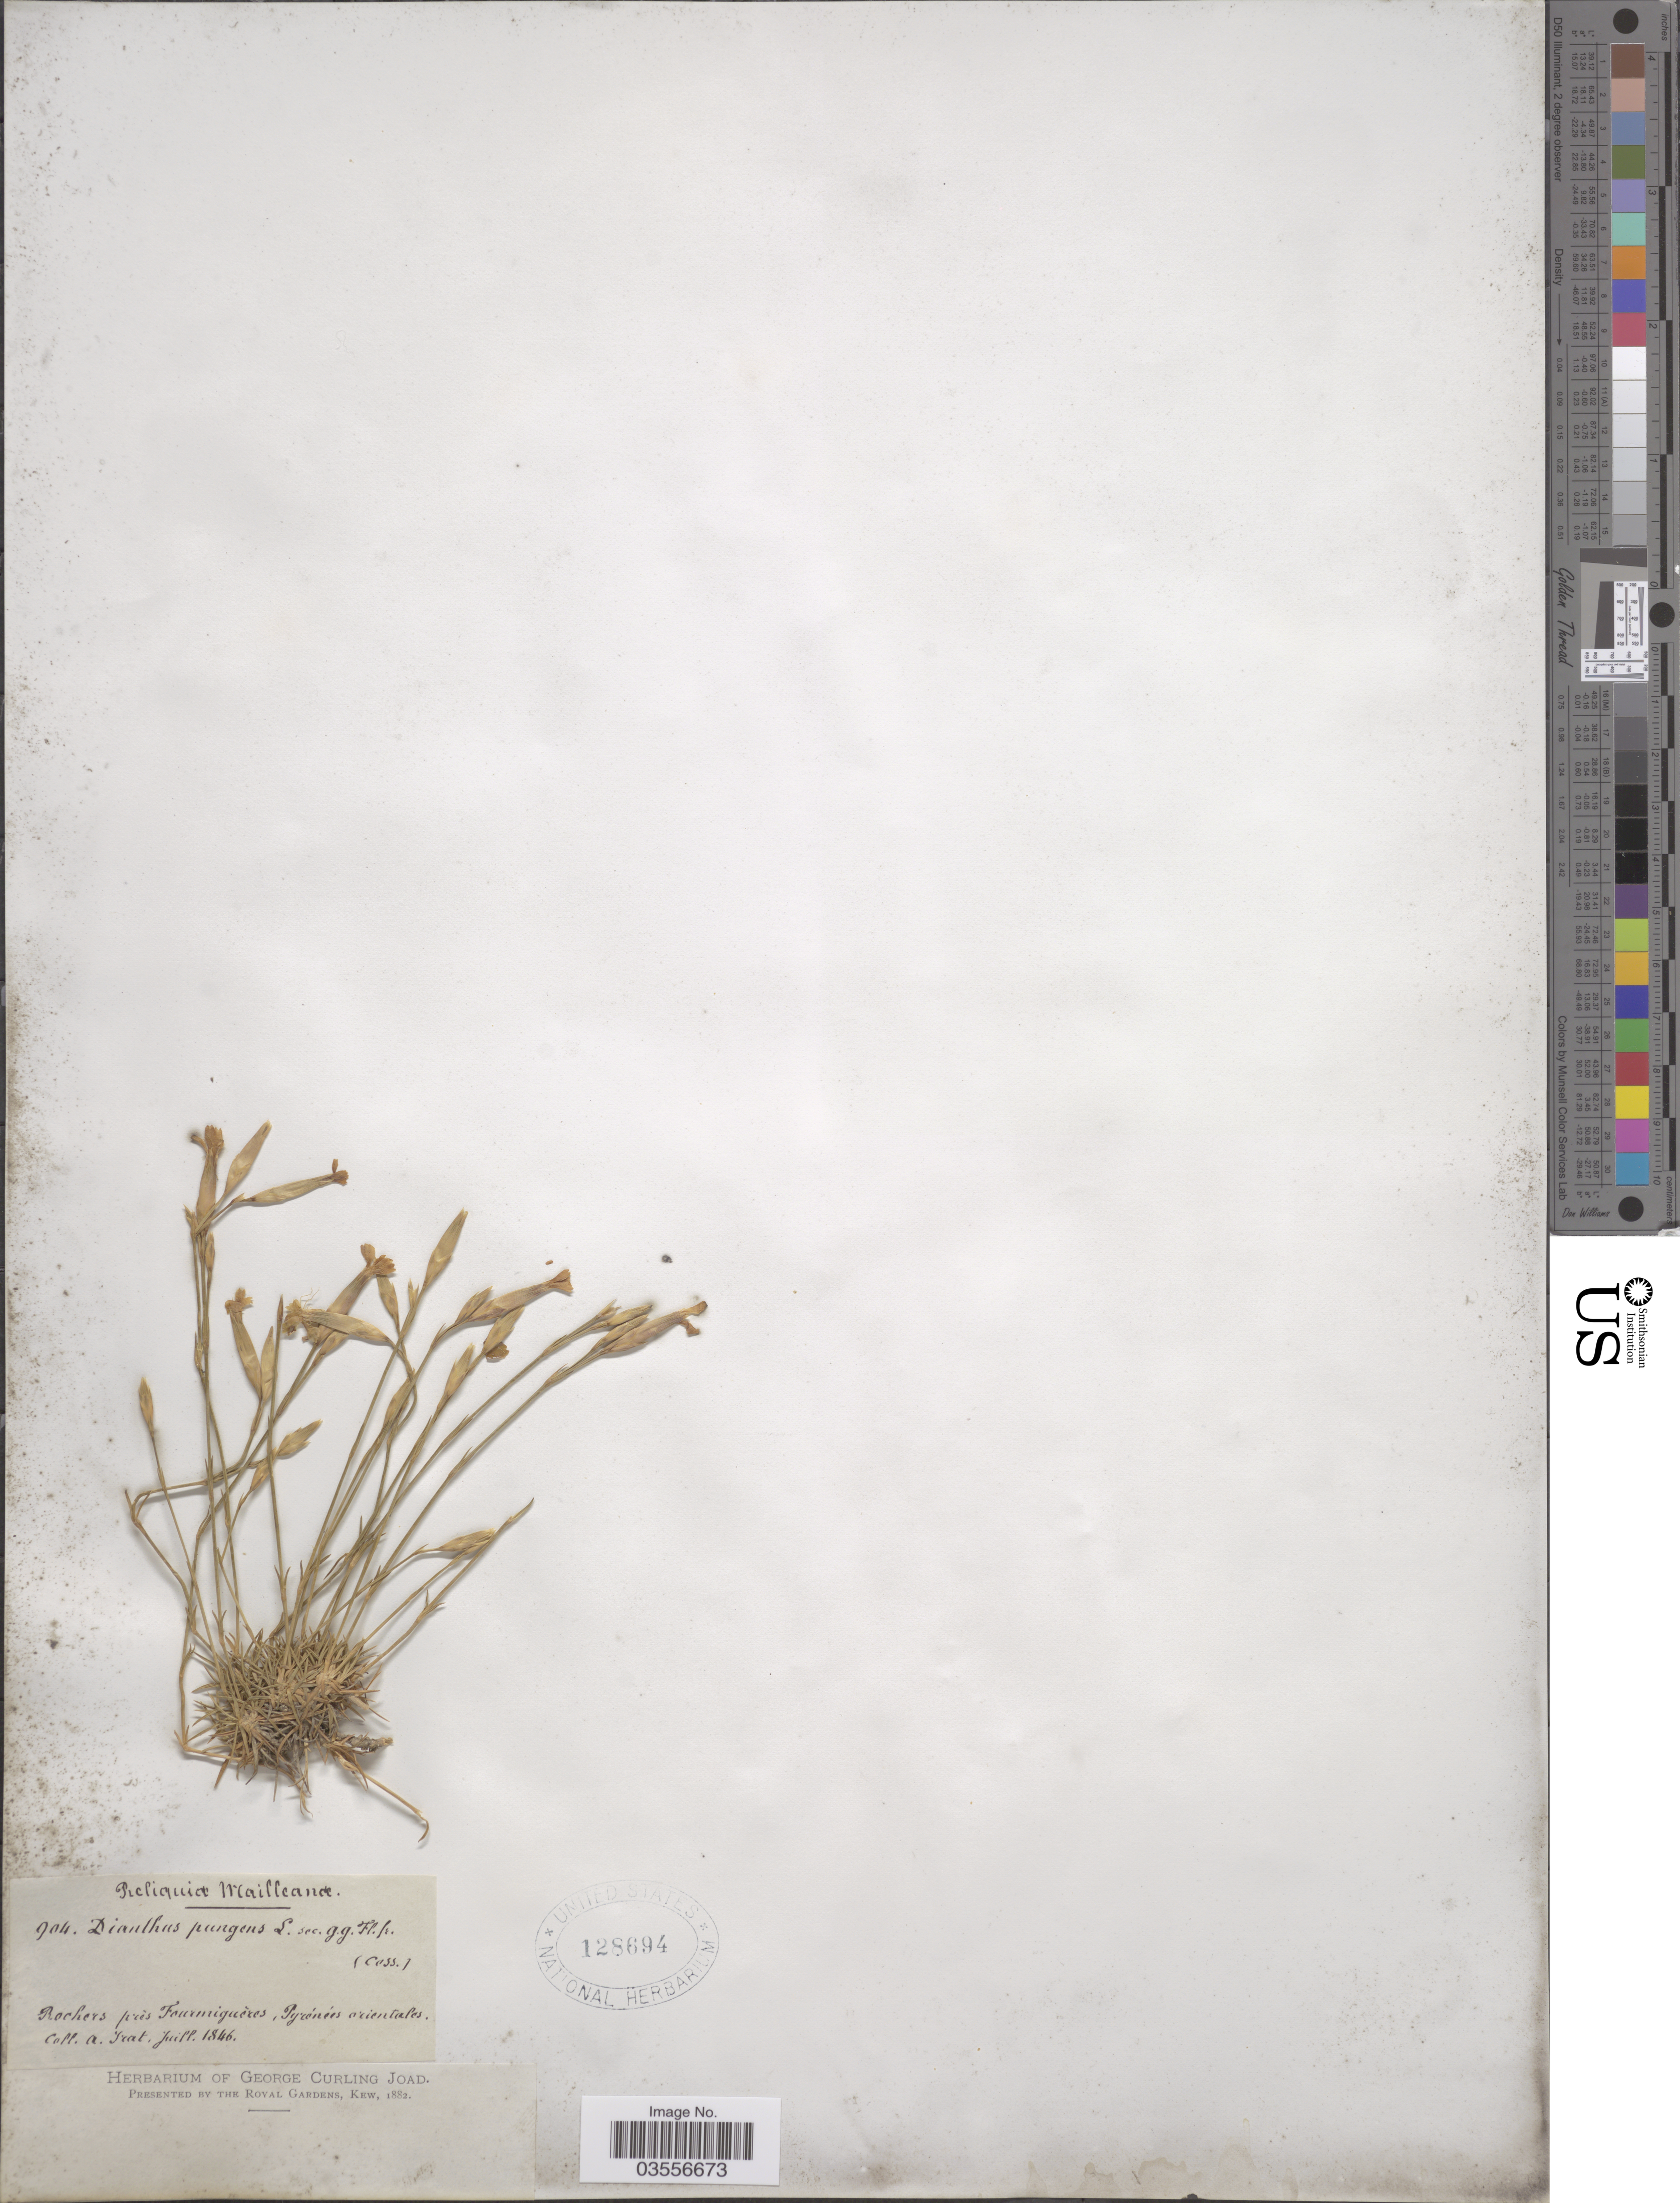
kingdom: Plantae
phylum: Tracheophyta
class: Magnoliopsida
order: Caryophyllales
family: Caryophyllaceae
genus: Dianthus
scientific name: Dianthus pungens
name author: L.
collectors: A. Irat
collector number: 904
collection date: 1946-07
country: France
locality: Rochers près Fourmigueres, Pyrénées orientales.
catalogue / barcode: US 128694